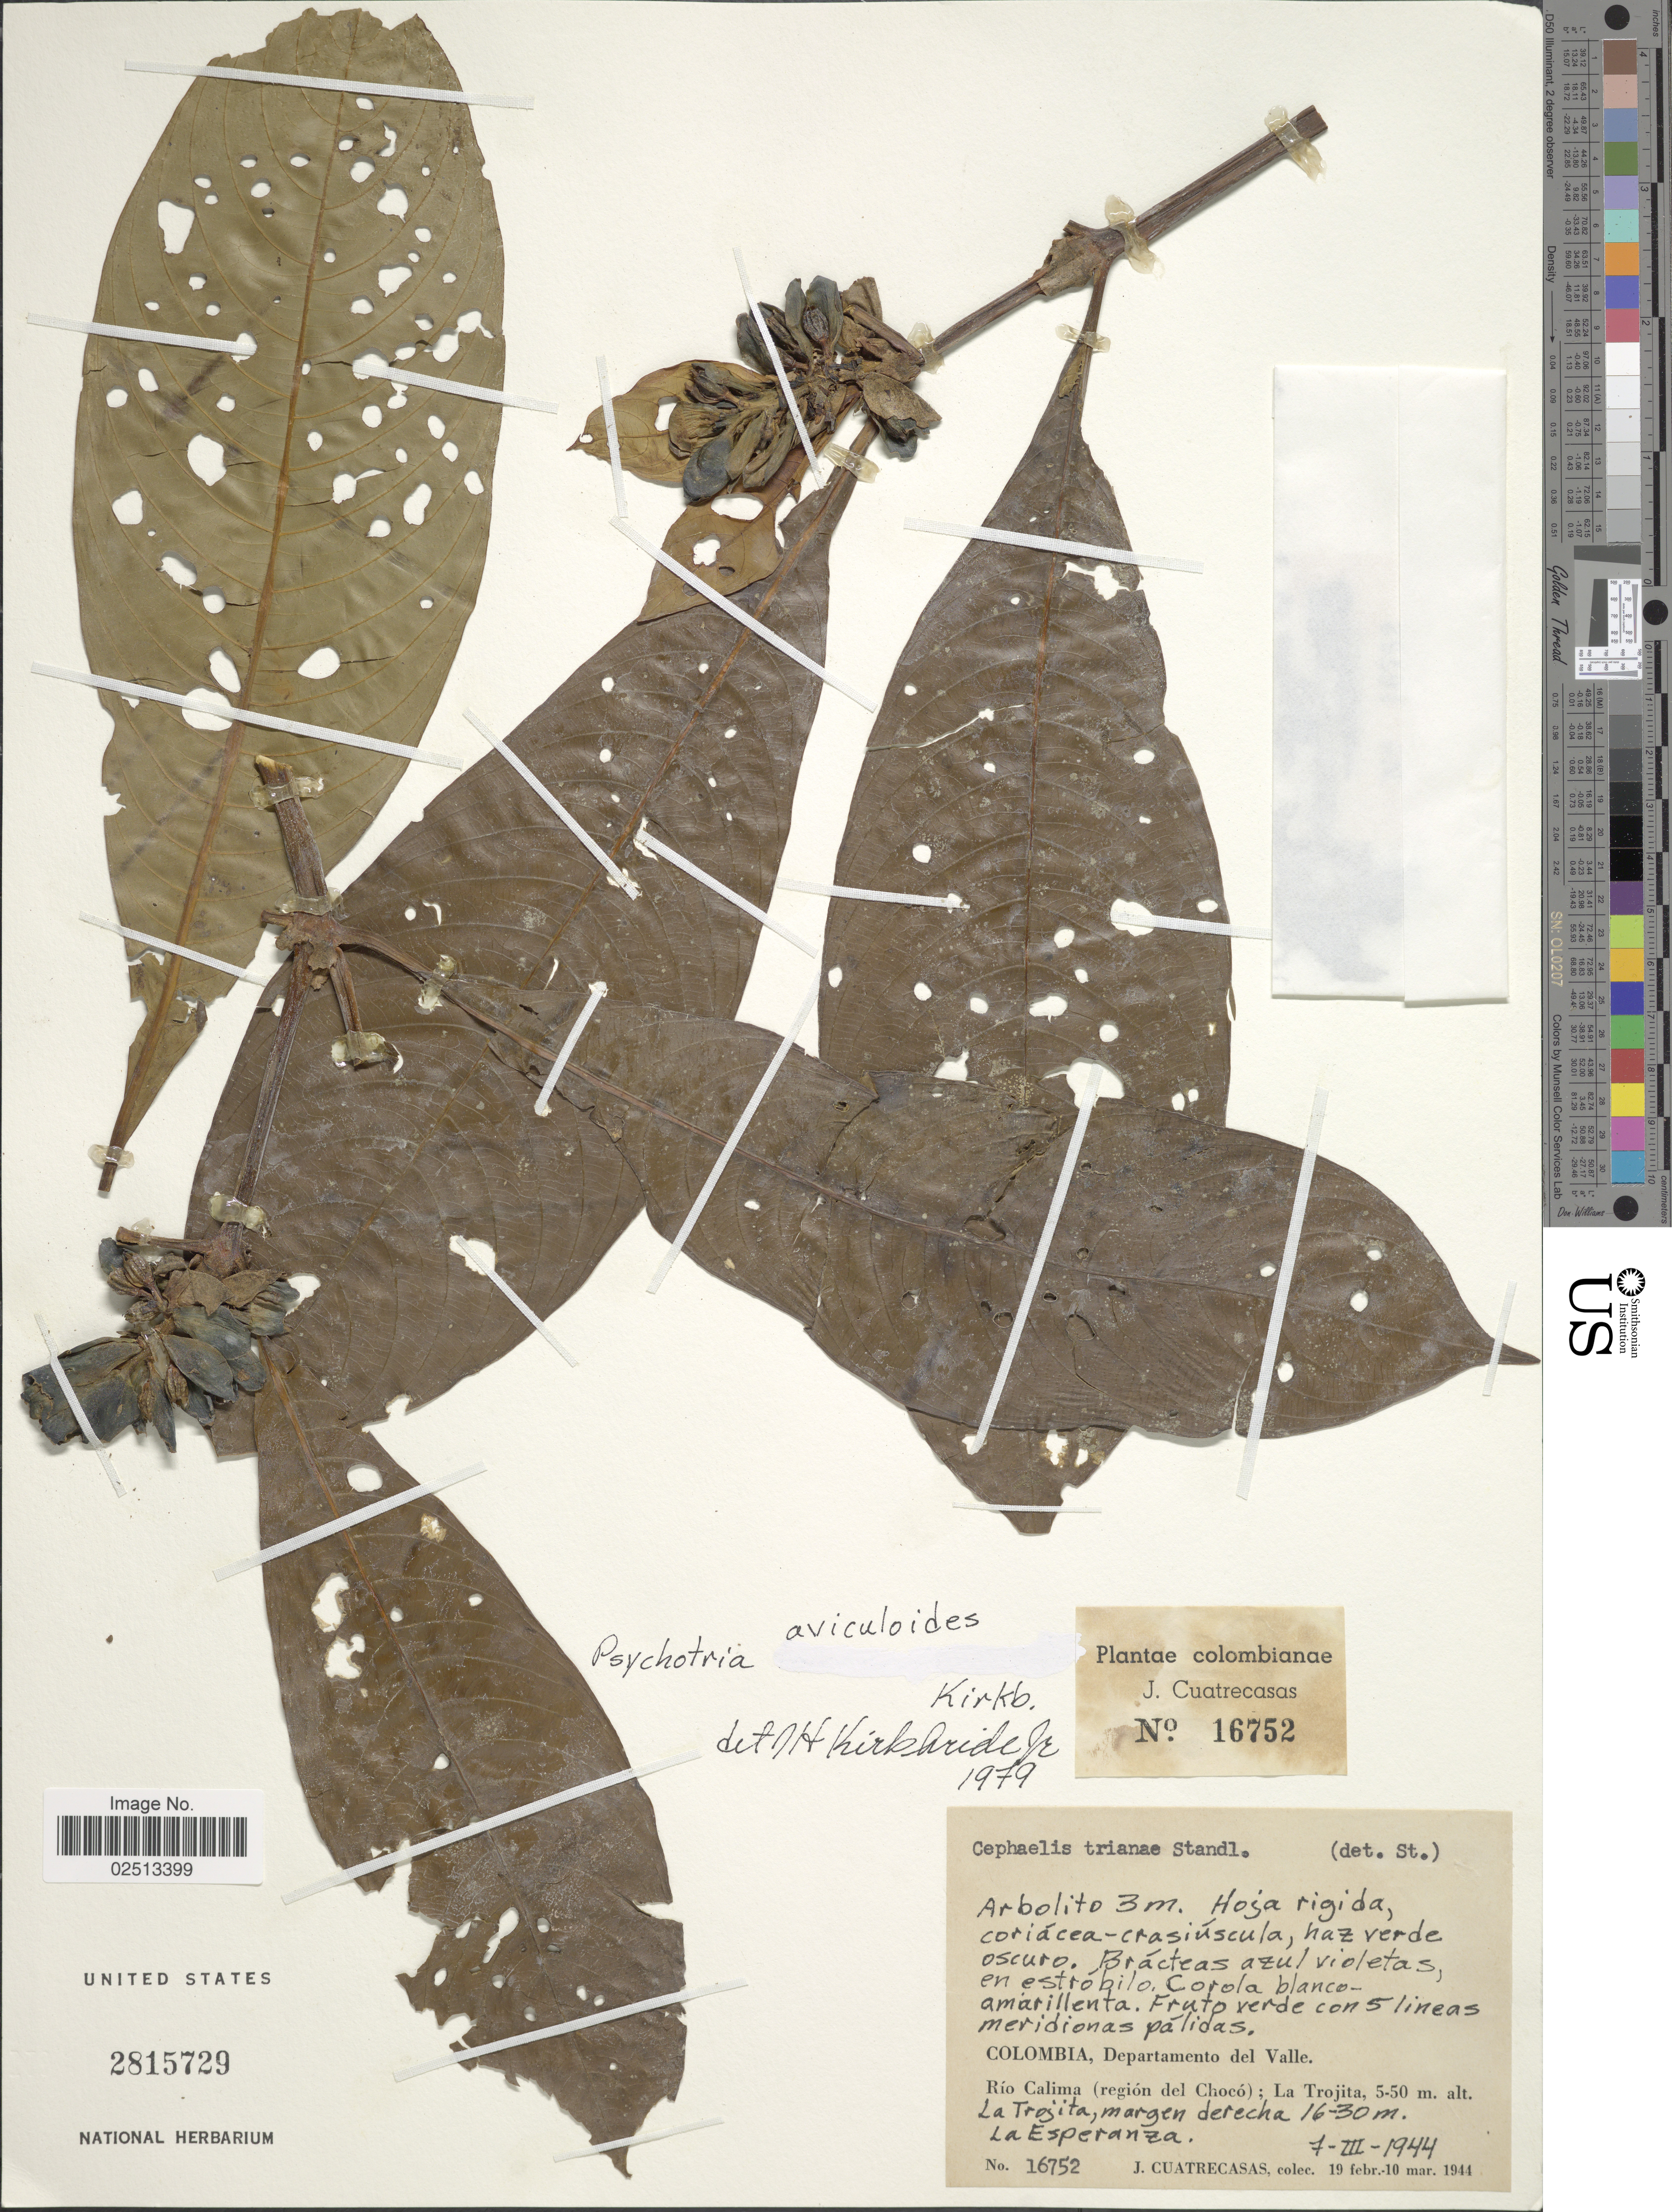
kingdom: Plantae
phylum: Tracheophyta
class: Magnoliopsida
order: Gentianales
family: Rubiaceae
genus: Psychotria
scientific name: Psychotria aviculoides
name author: J.H. Kirkbr.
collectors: J. Cuatrecasas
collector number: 16752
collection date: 1944-03-07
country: Colombia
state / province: Valle del Cauca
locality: Departamento del Valle, Río Calima (región del Chocó); La Trojita, La Trojita, margen derecha 16-30 m, La Esperanza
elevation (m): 5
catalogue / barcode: US 2815729